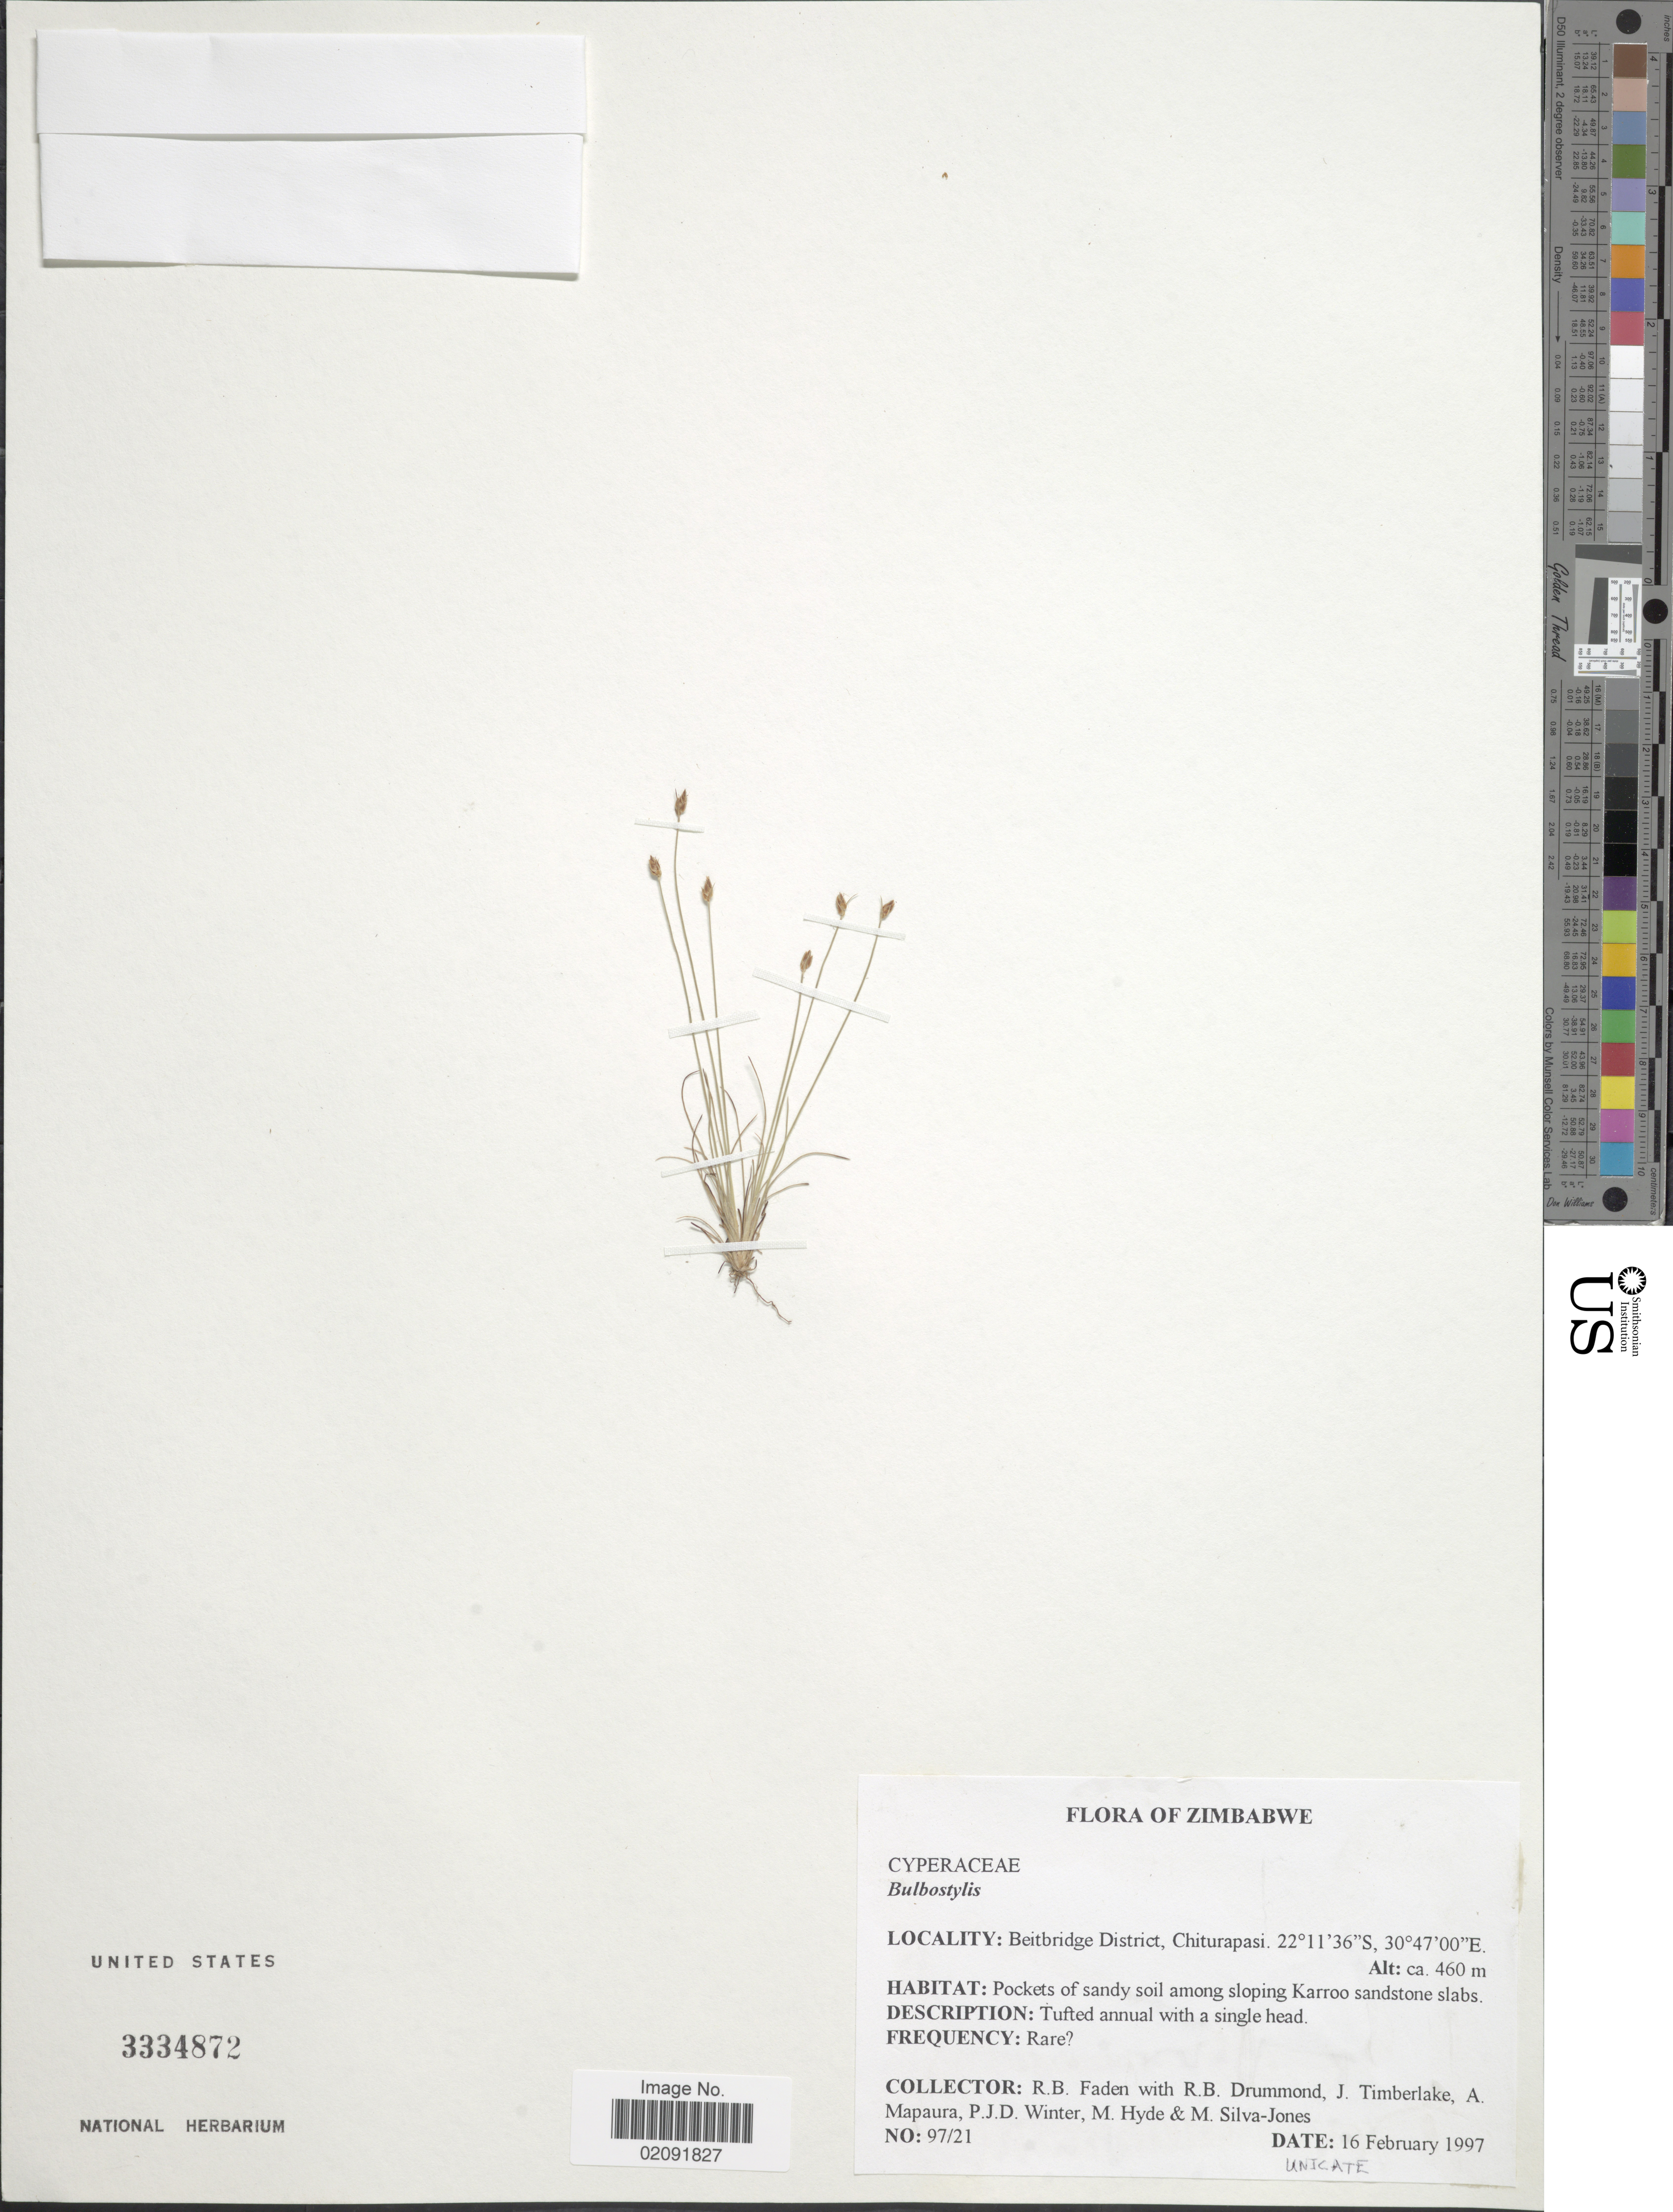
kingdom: Plantae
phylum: Tracheophyta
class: Liliopsida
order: Poales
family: Cyperaceae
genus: Bulbostylis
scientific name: Bulbostylis sp.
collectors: R. B. Faden, R. Drummond, J. Timberlake, A. Mapaura & et al.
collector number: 97/21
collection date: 1997-02-16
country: Zimbabwe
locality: Beitbridge District, Chiturapasi, Pockets of sandy soil among sloping Karroo sandstone slabs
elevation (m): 460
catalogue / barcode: US 3334872